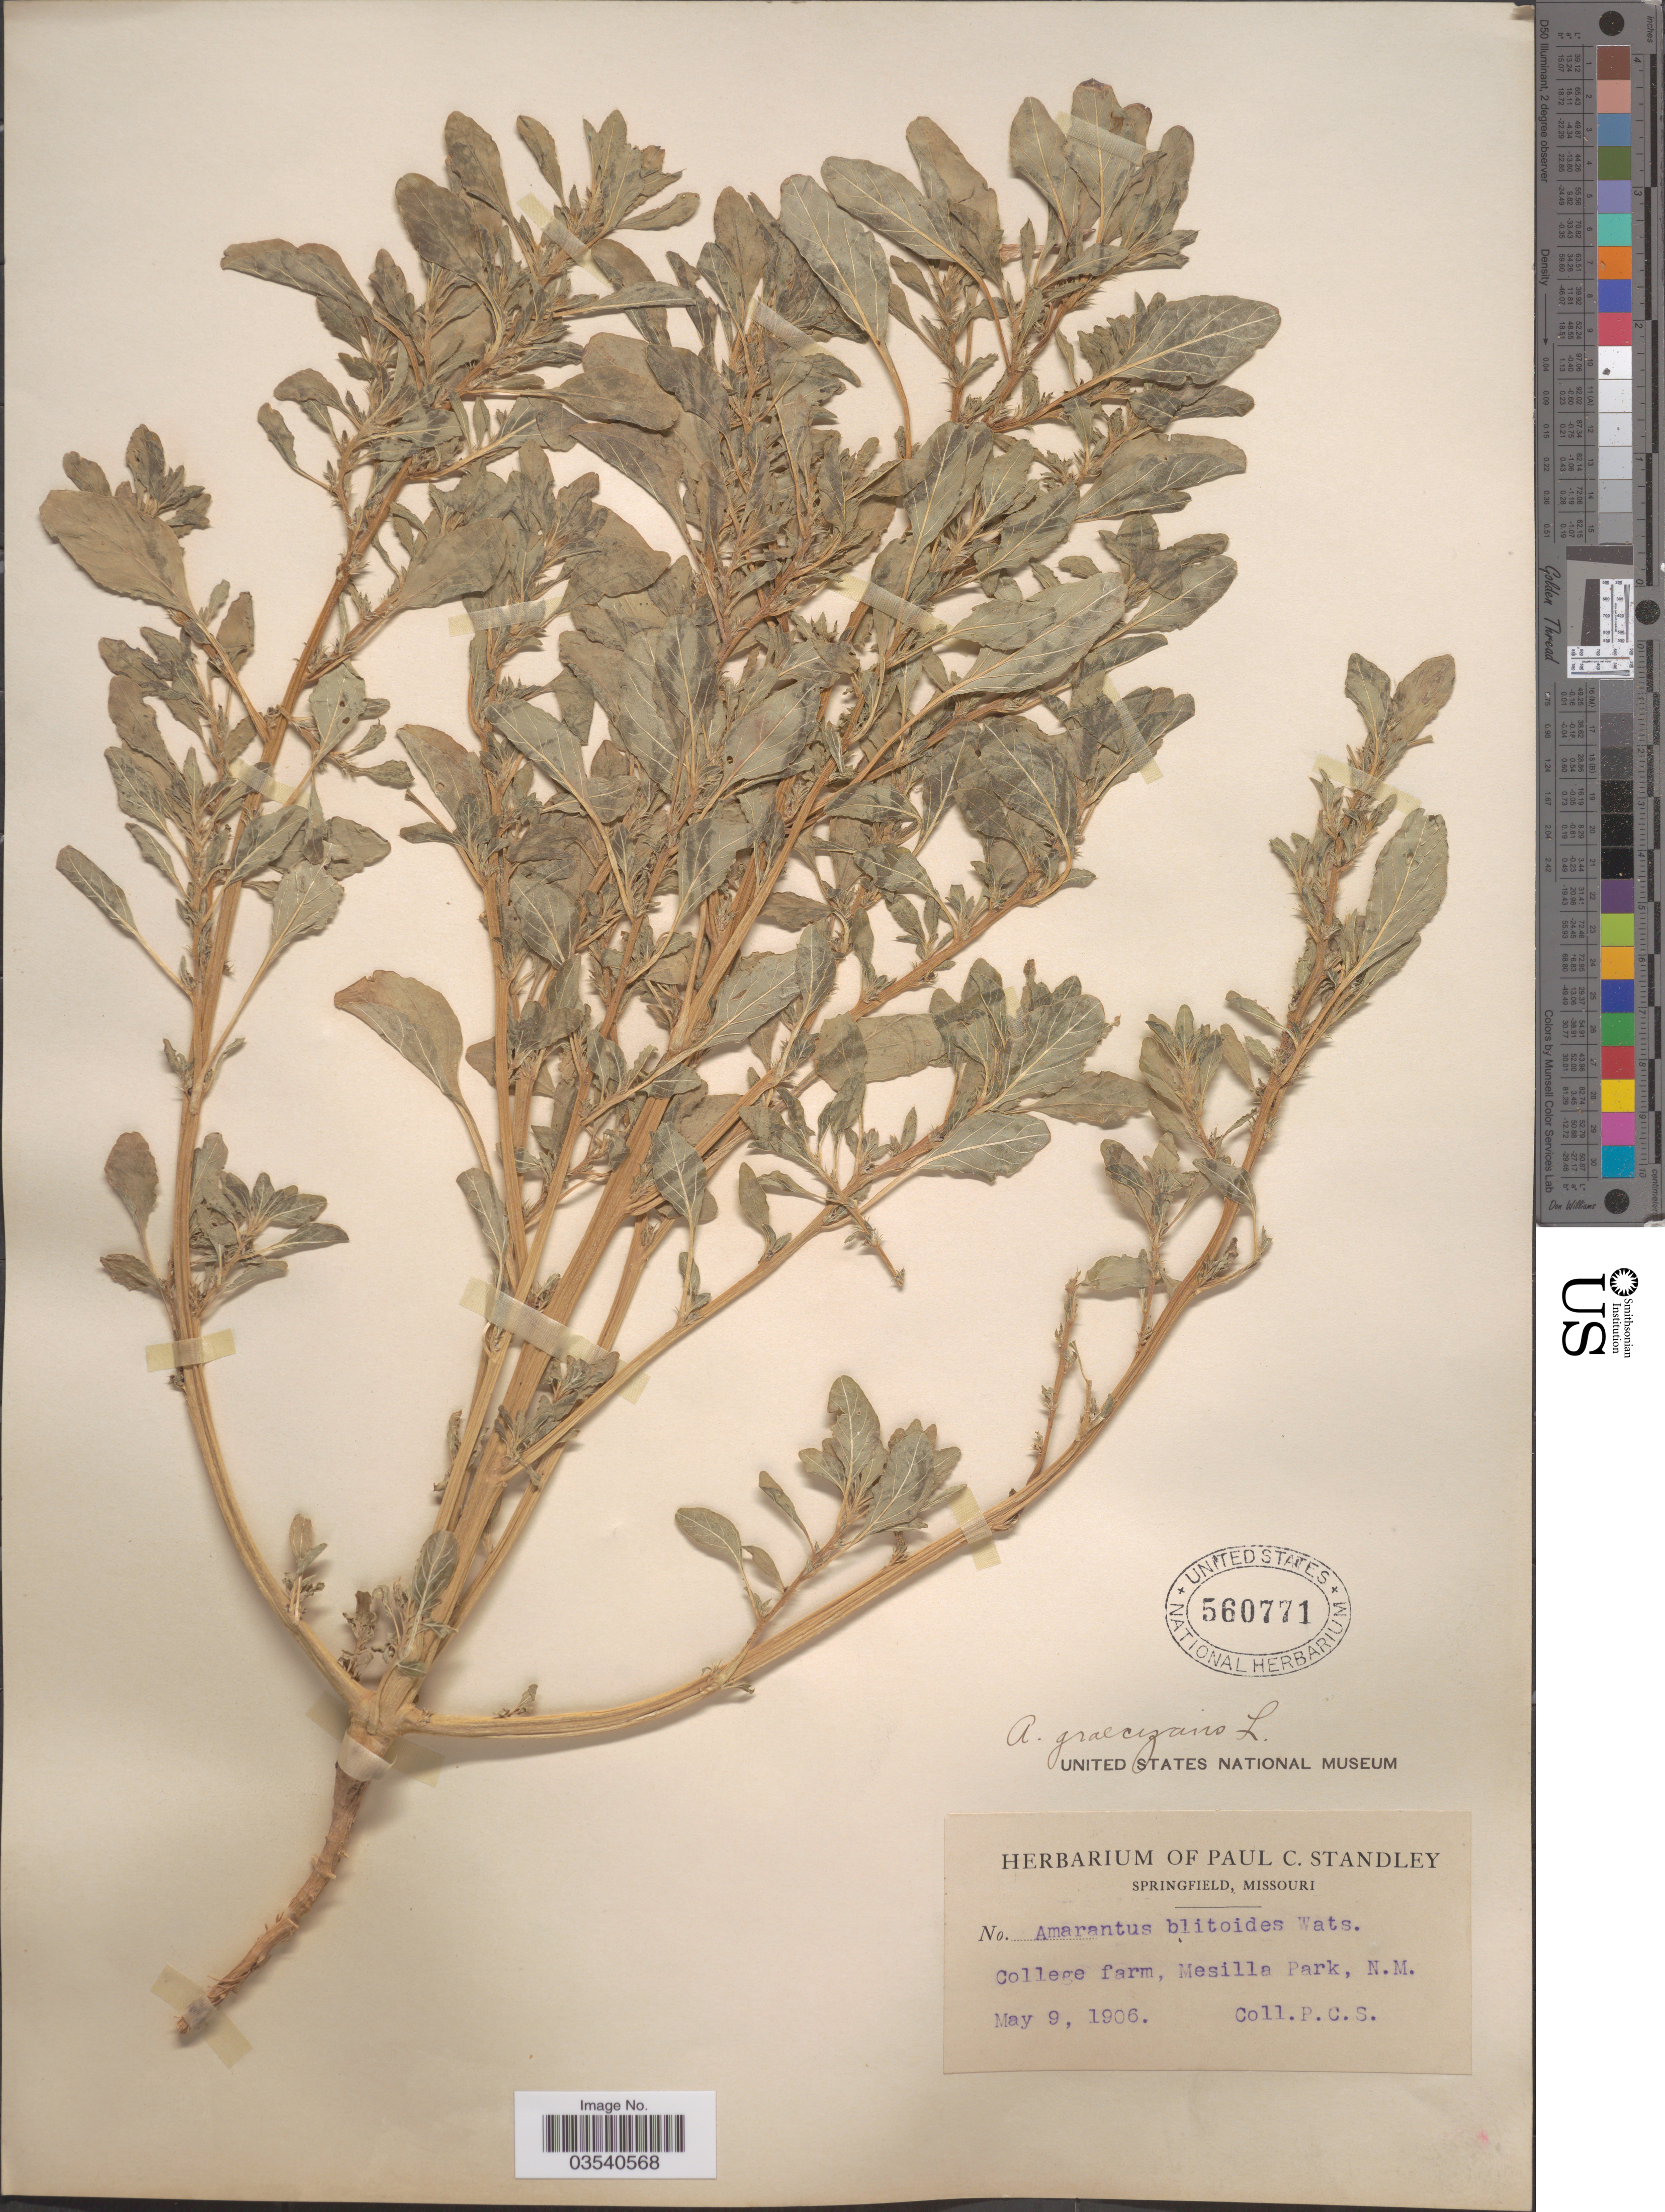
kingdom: Plantae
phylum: Tracheophyta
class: Magnoliopsida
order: Caryophyllales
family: Amaranthaceae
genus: Amaranthus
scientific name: Amaranthus graecizans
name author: L.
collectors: P. C. Standley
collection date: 1906-05-09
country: United States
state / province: New Mexico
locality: College farm, Mesilla Park.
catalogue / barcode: US 560771